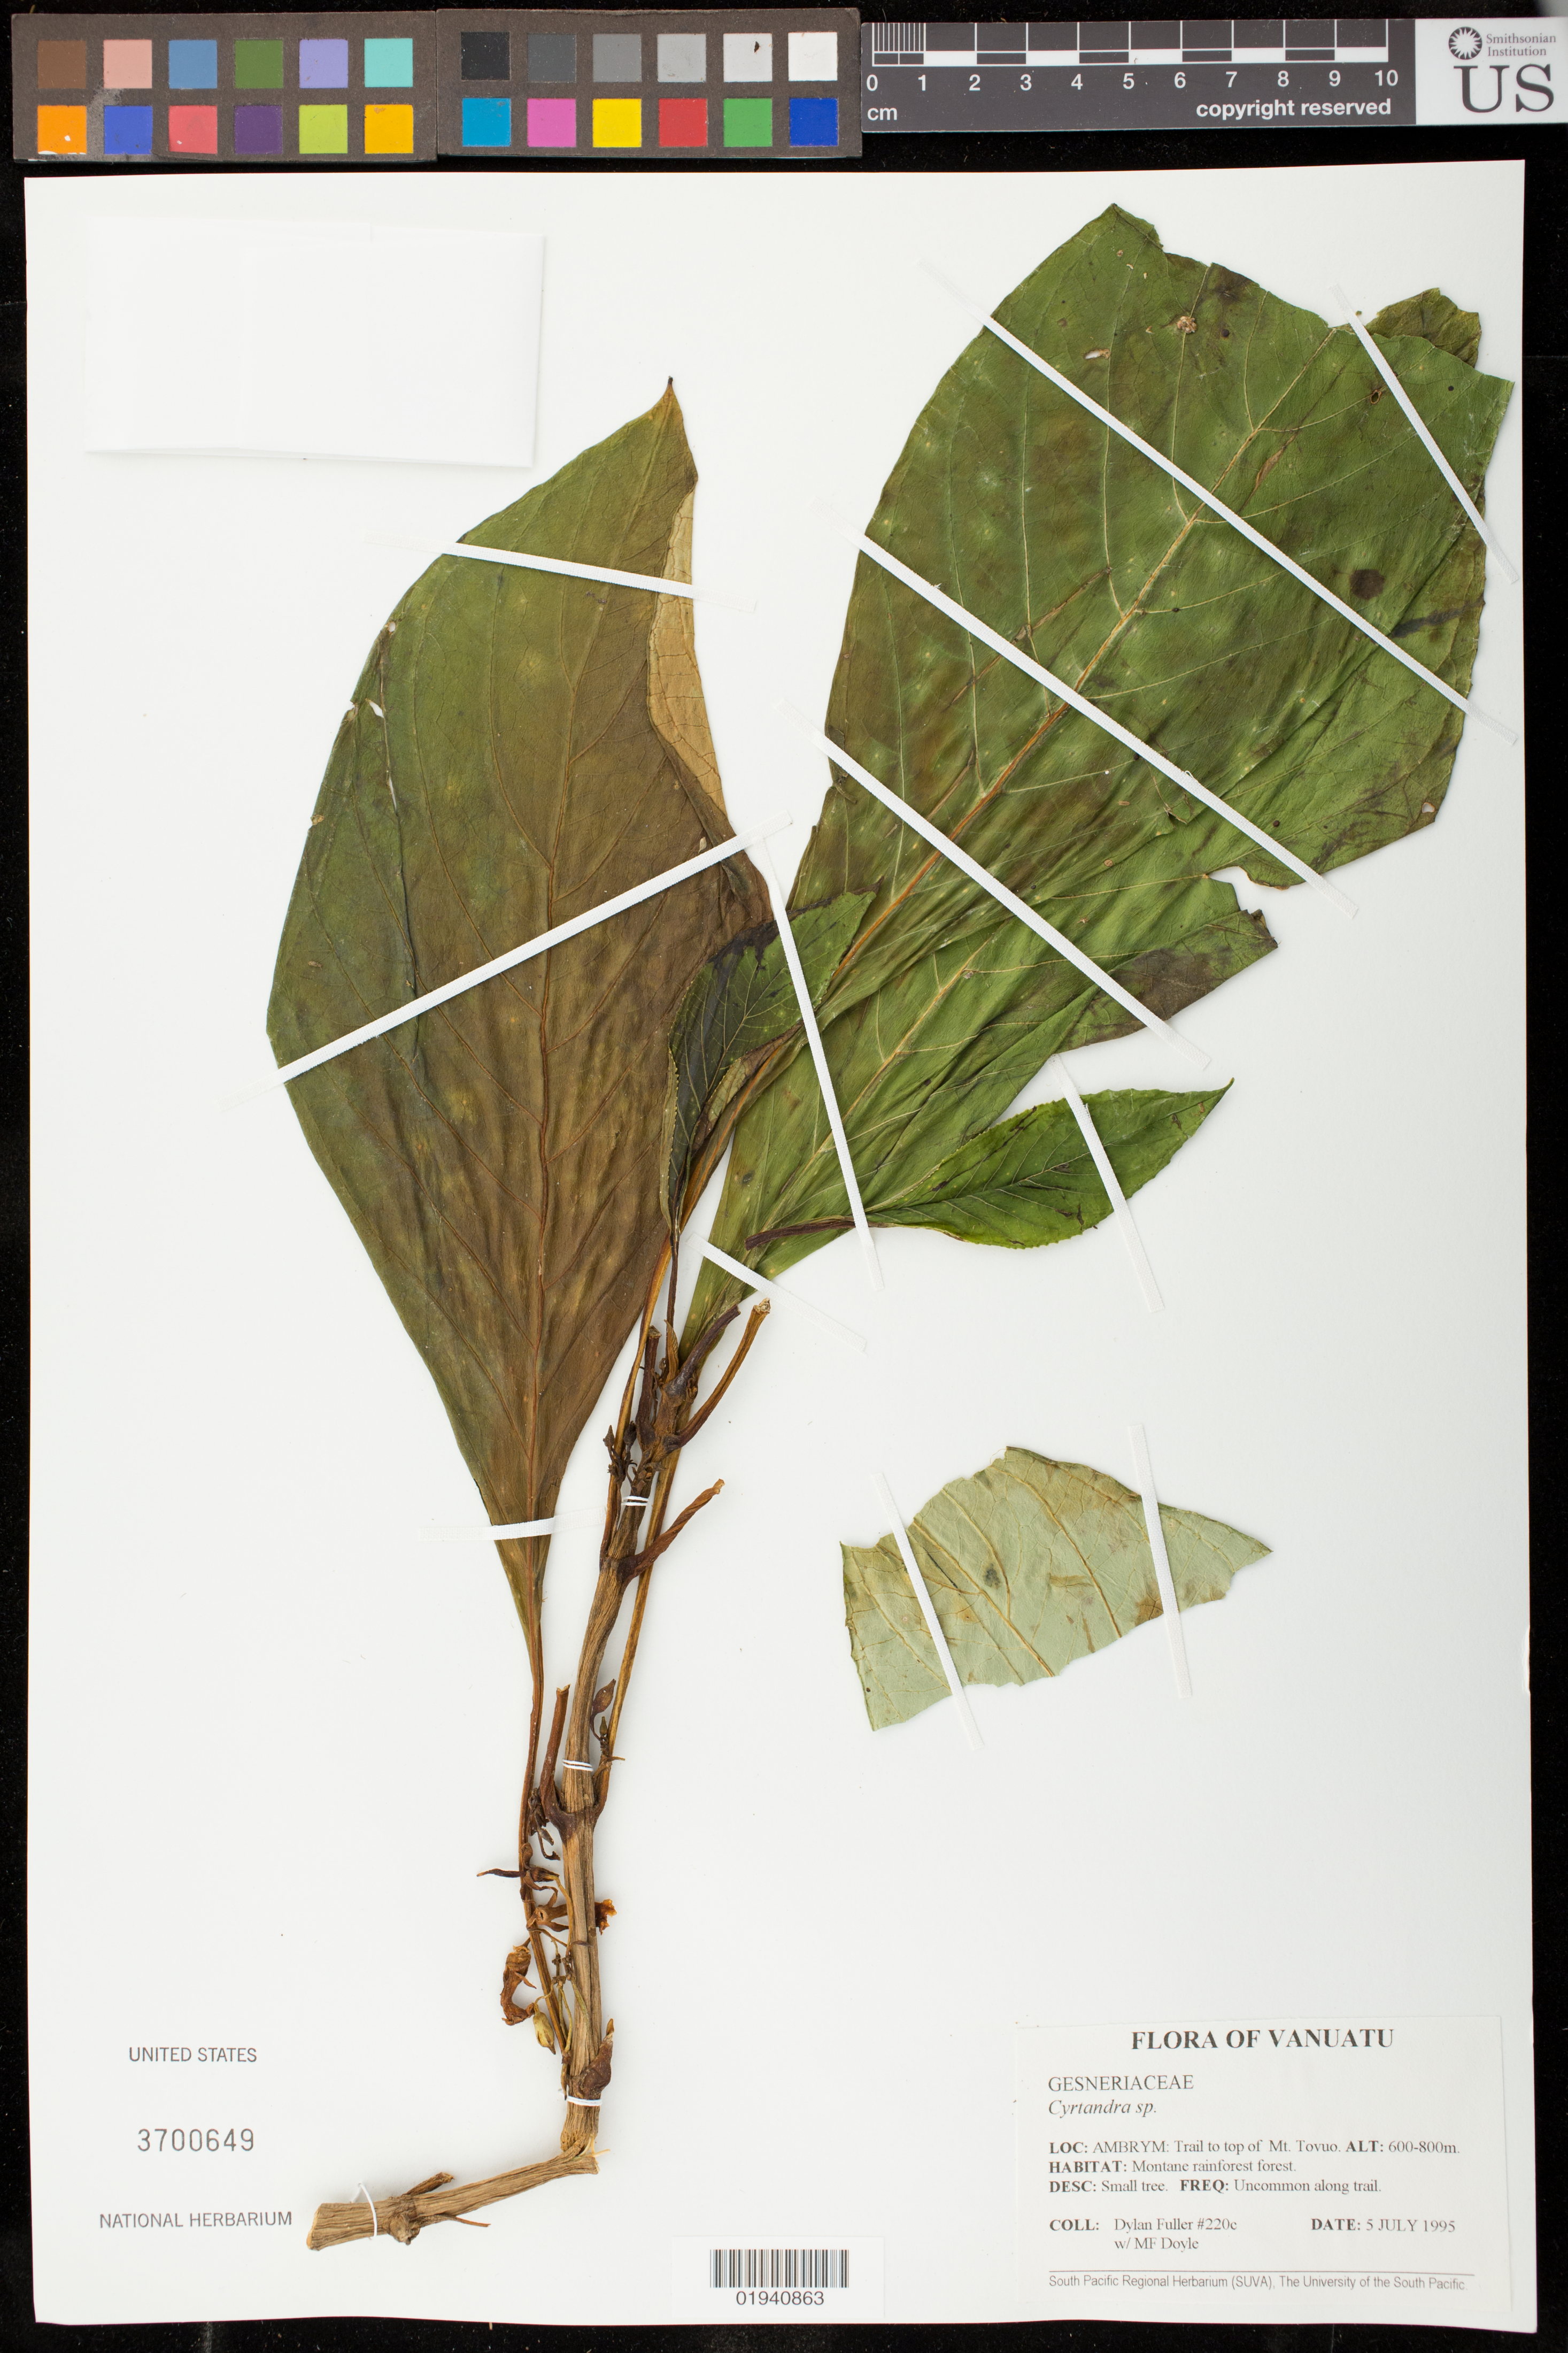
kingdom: Plantae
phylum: Tracheophyta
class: Magnoliopsida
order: Lamiales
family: Gesneriaceae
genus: Cyrtandra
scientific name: Cyrtandra sp.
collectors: D. X. Fuller & M. Doyle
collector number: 220c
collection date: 1995-07-05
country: Vanuatu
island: Ambrym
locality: Trail to top of Mt. Tovou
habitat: Montane rainforest forest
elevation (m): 600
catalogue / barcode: US 3700649